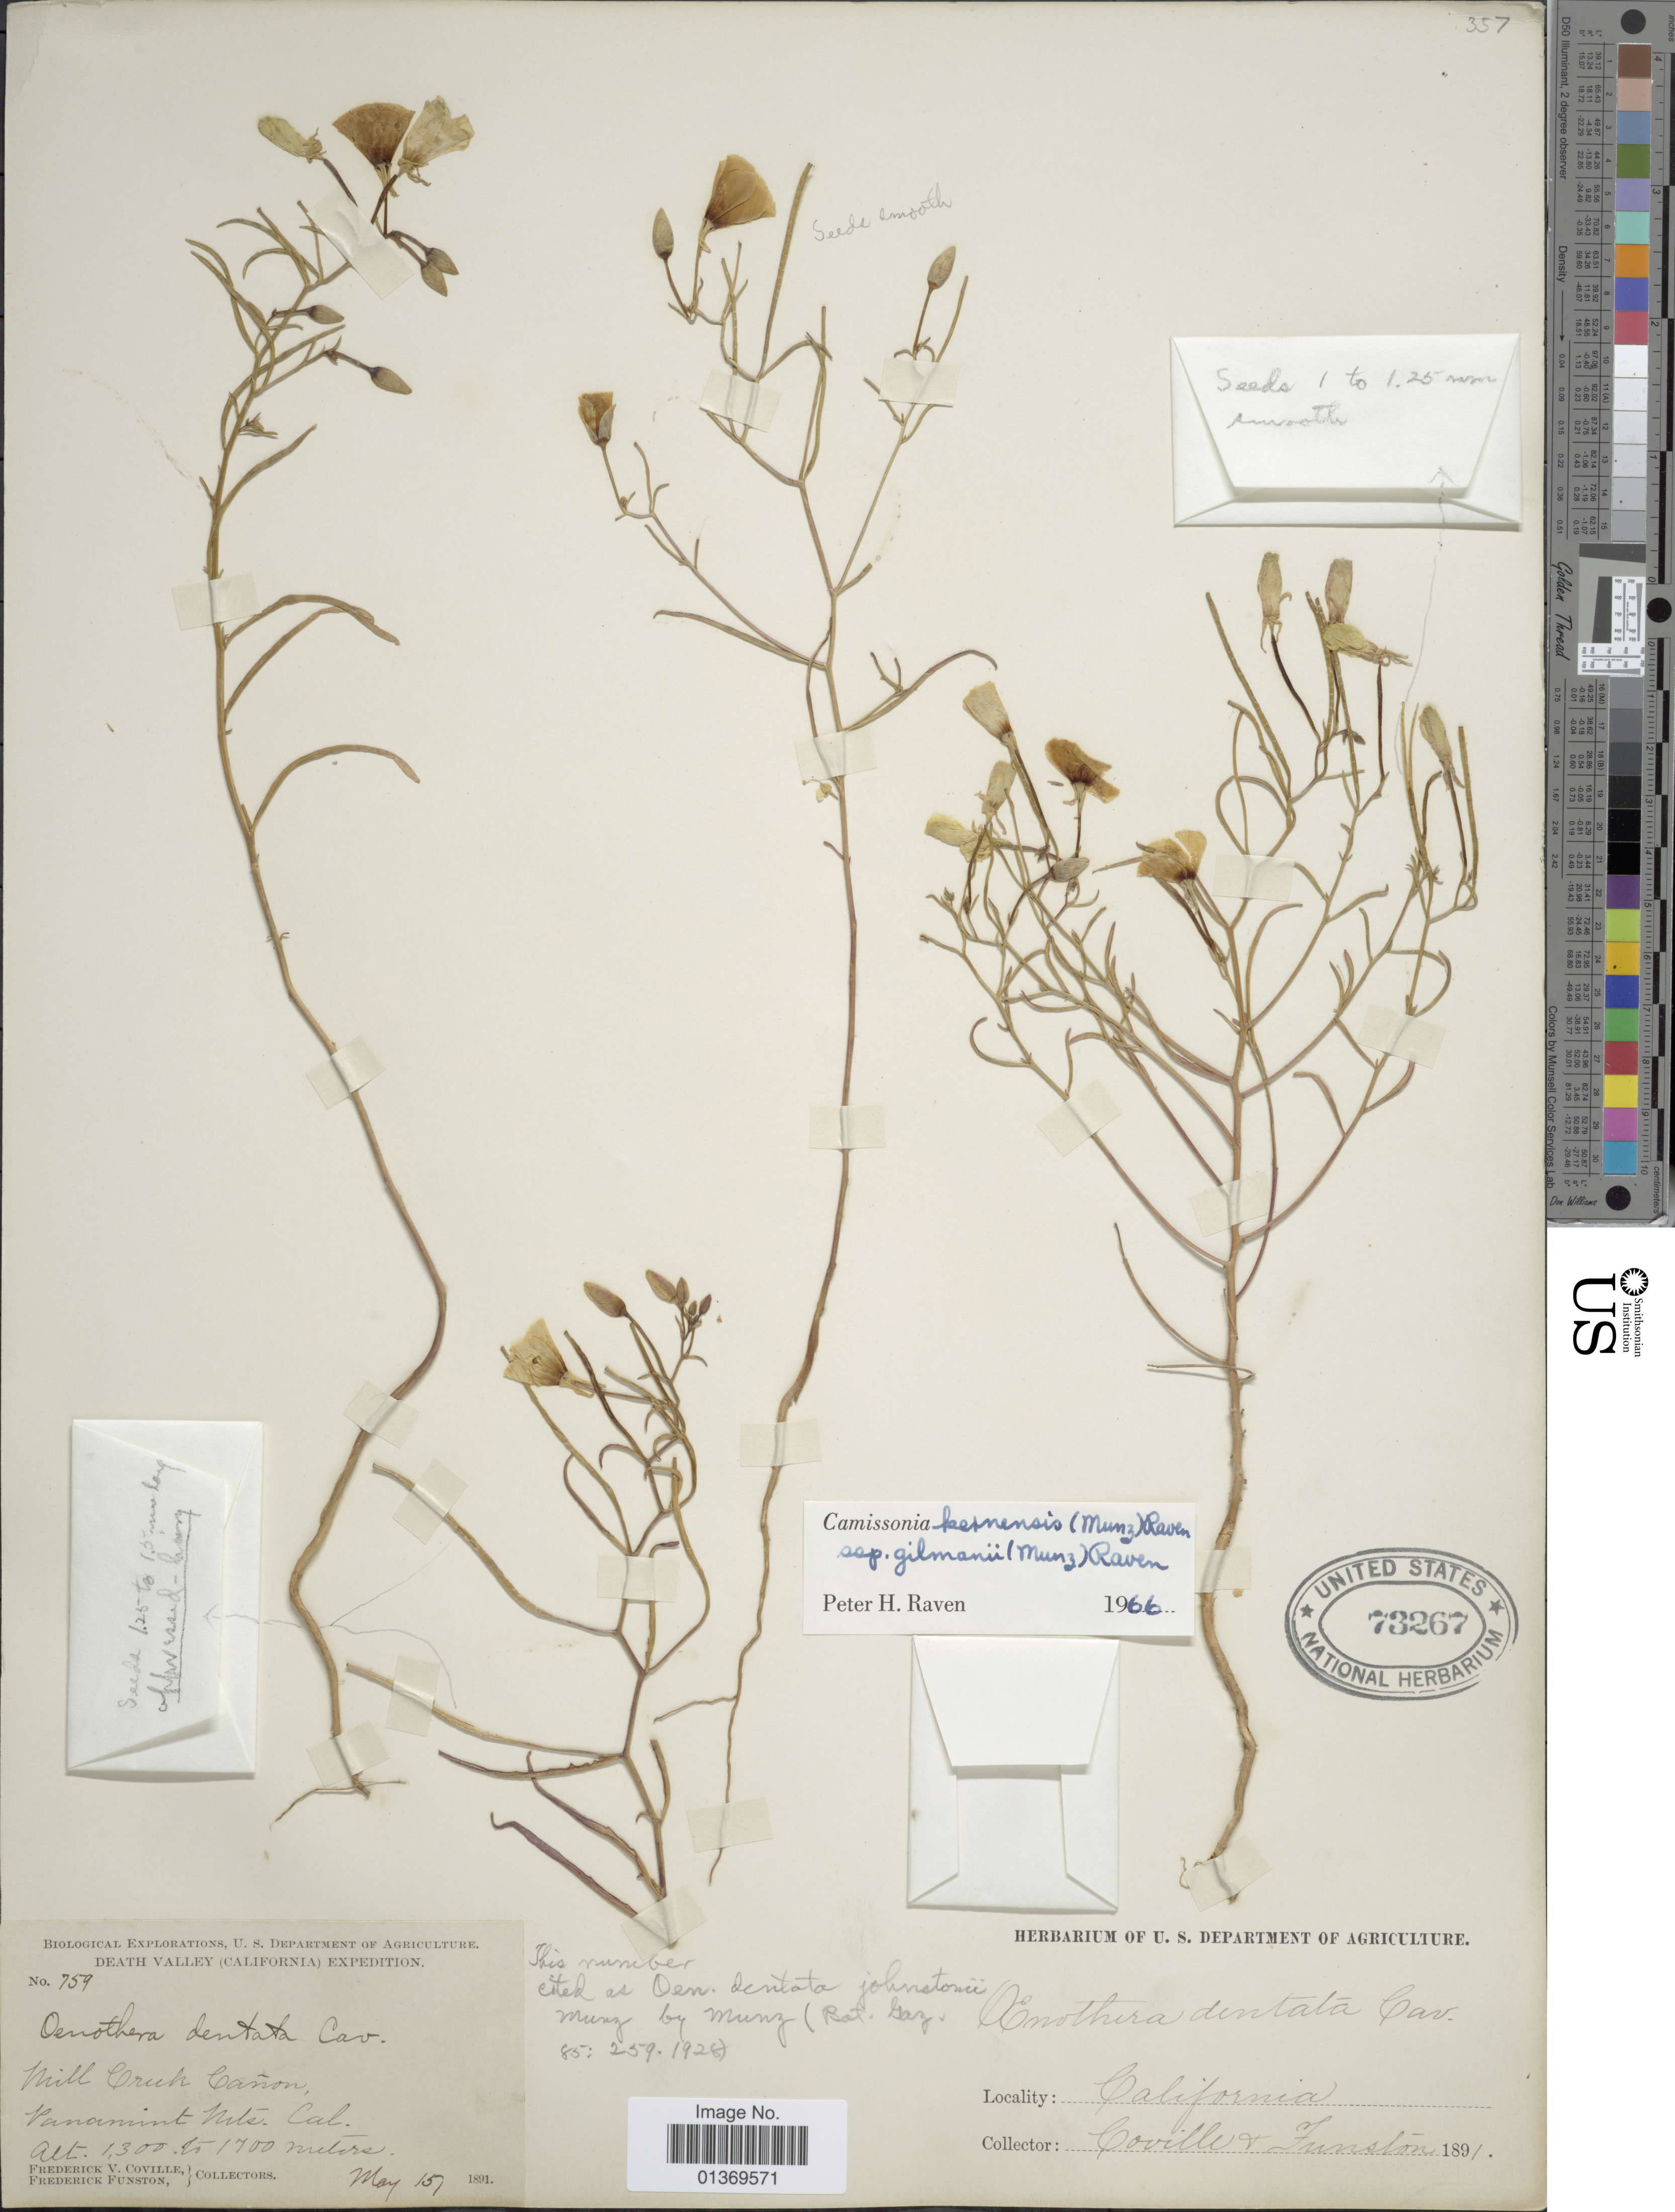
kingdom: Plantae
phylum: Tracheophyta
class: Magnoliopsida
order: Myrtales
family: Onagraceae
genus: Camissonia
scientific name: Camissonia kernensis subsp. gilmanii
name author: (Munz) P.H. Raven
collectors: F. V. Coville & F. Funston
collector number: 759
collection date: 1891-05-15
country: United States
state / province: California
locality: Death Valley (California), Mill Creek Cañon, Panamint Mts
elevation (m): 1300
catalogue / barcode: US 73267